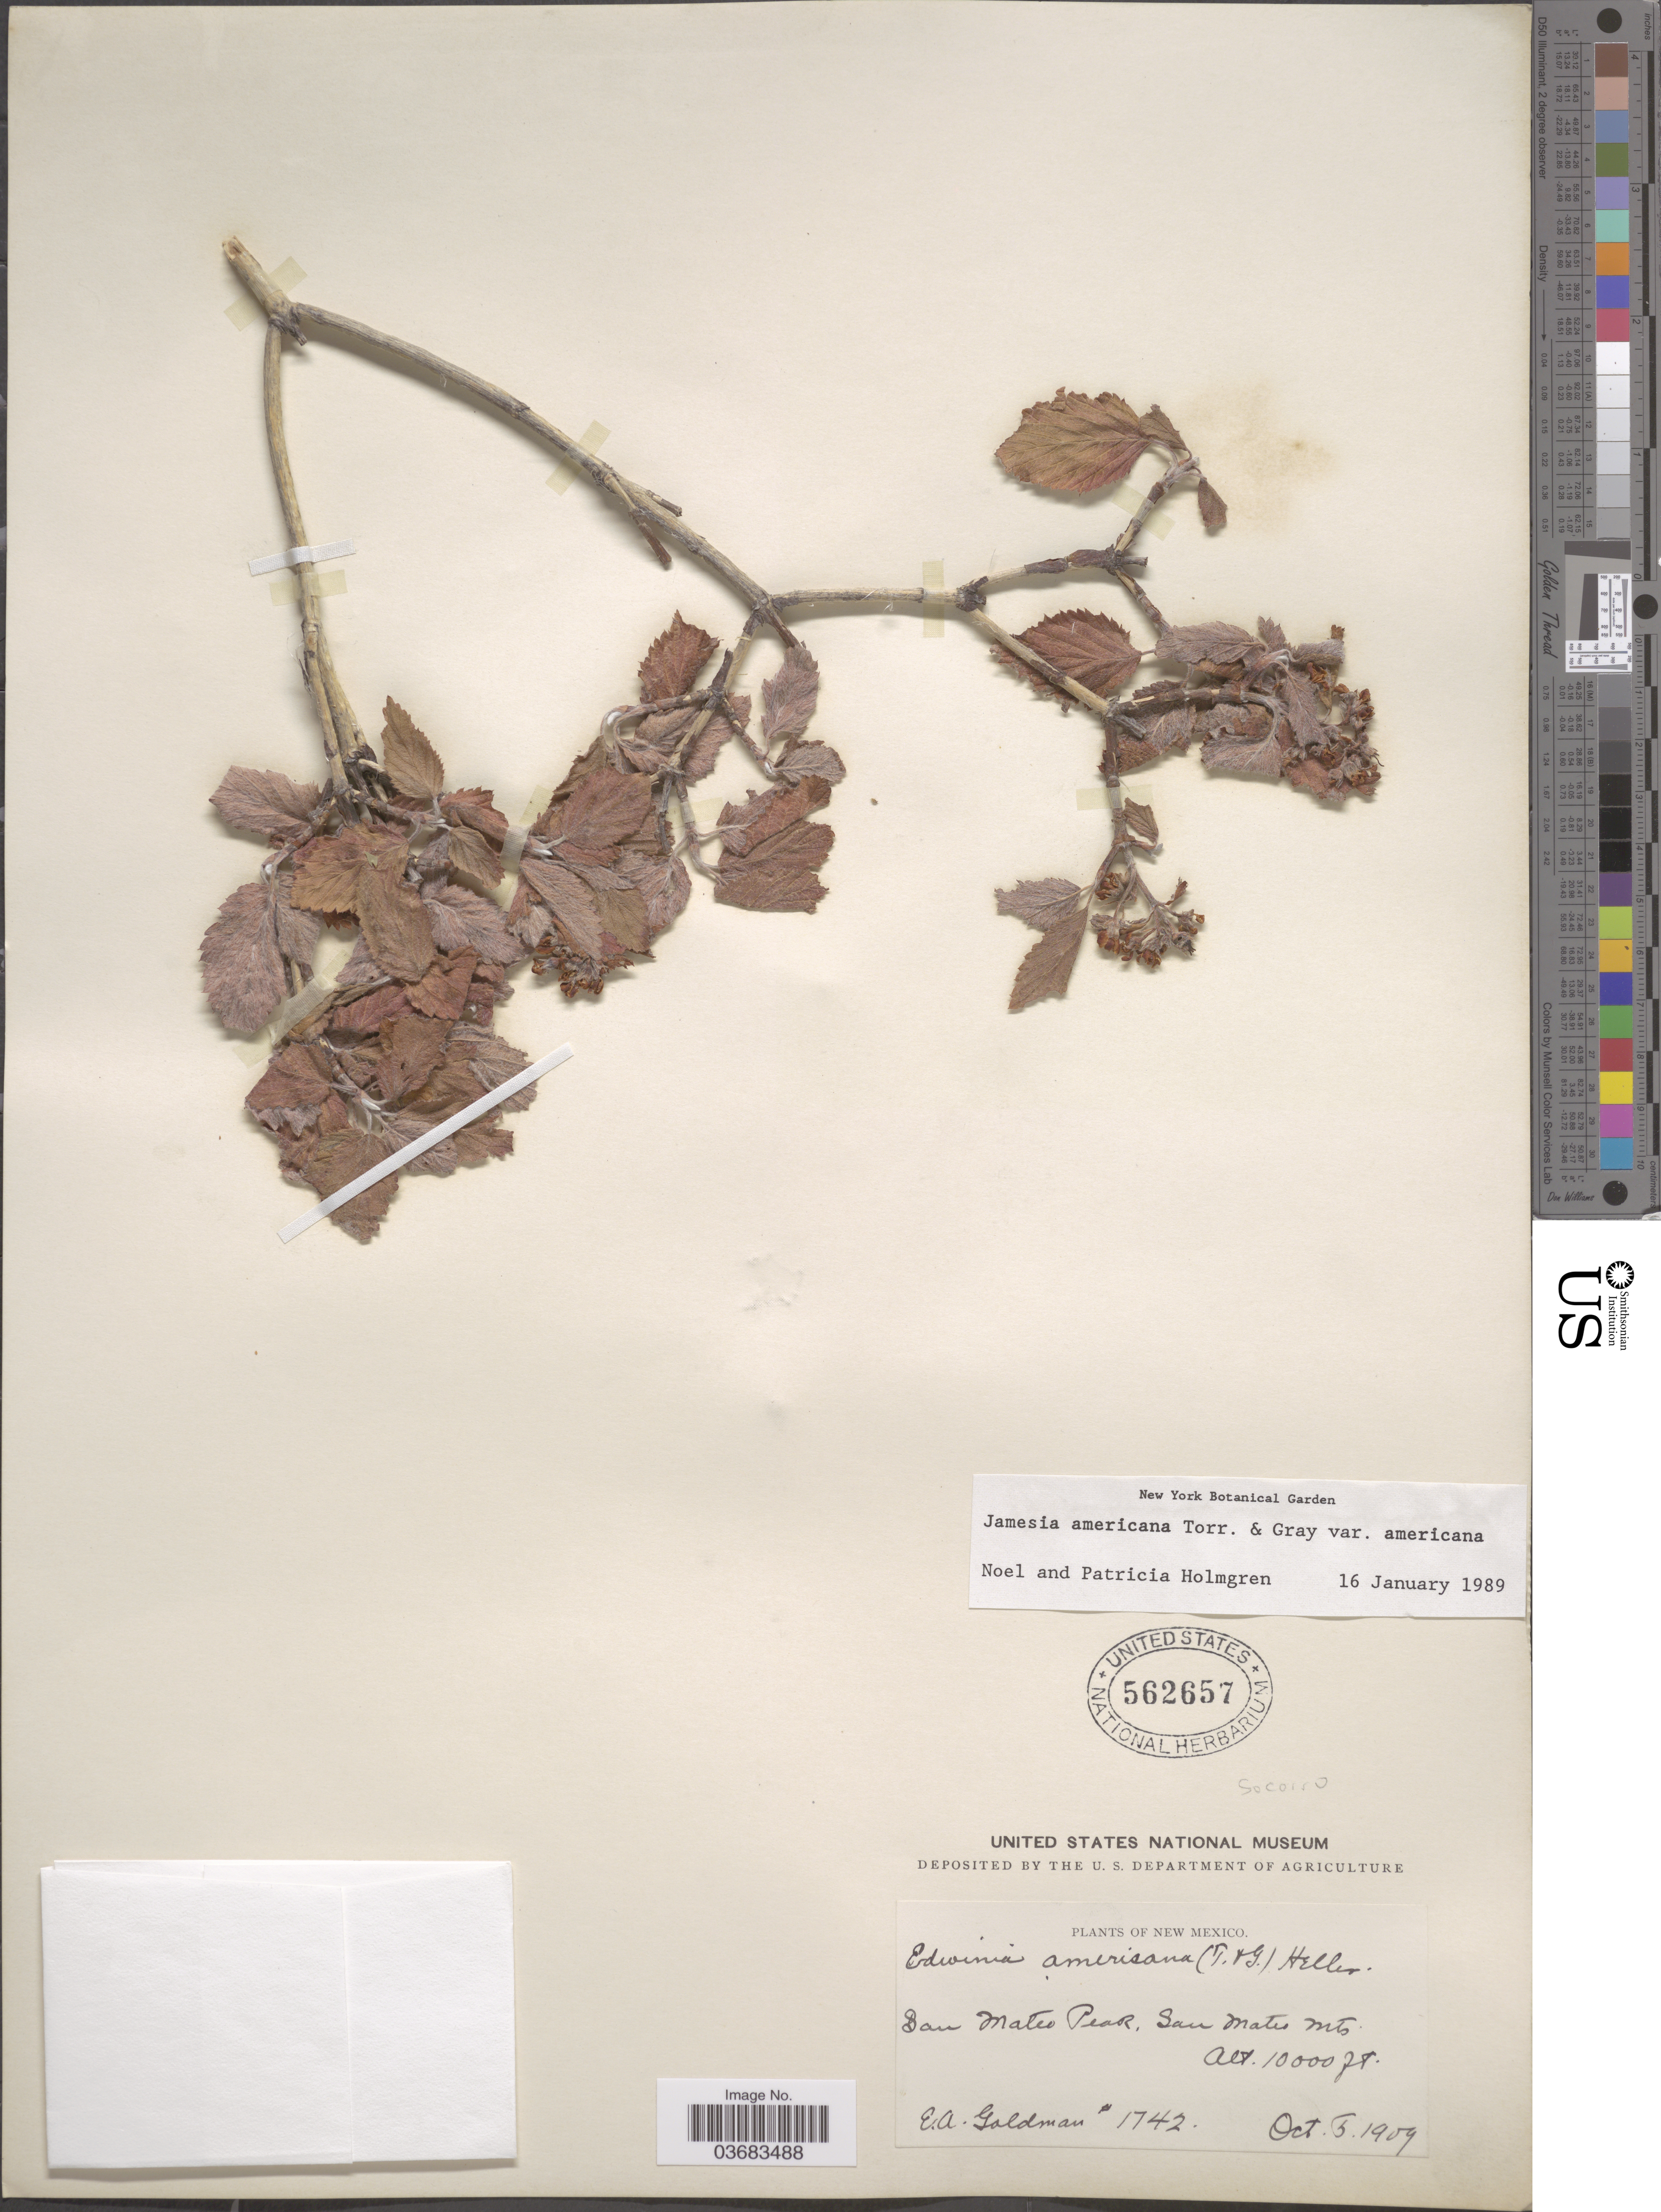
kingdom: Plantae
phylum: Tracheophyta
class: Magnoliopsida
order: Cornales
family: Hydrangeaceae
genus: Edwinia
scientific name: Edwinia americana var. americana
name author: (Torr. & A. Gray) A. Heller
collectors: E. A. Goldman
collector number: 1742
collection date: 1909-10-05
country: United States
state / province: New Mexico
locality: Socorro. San Mateo Peak, San Mateo Mts.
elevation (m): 3048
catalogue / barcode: US 562657